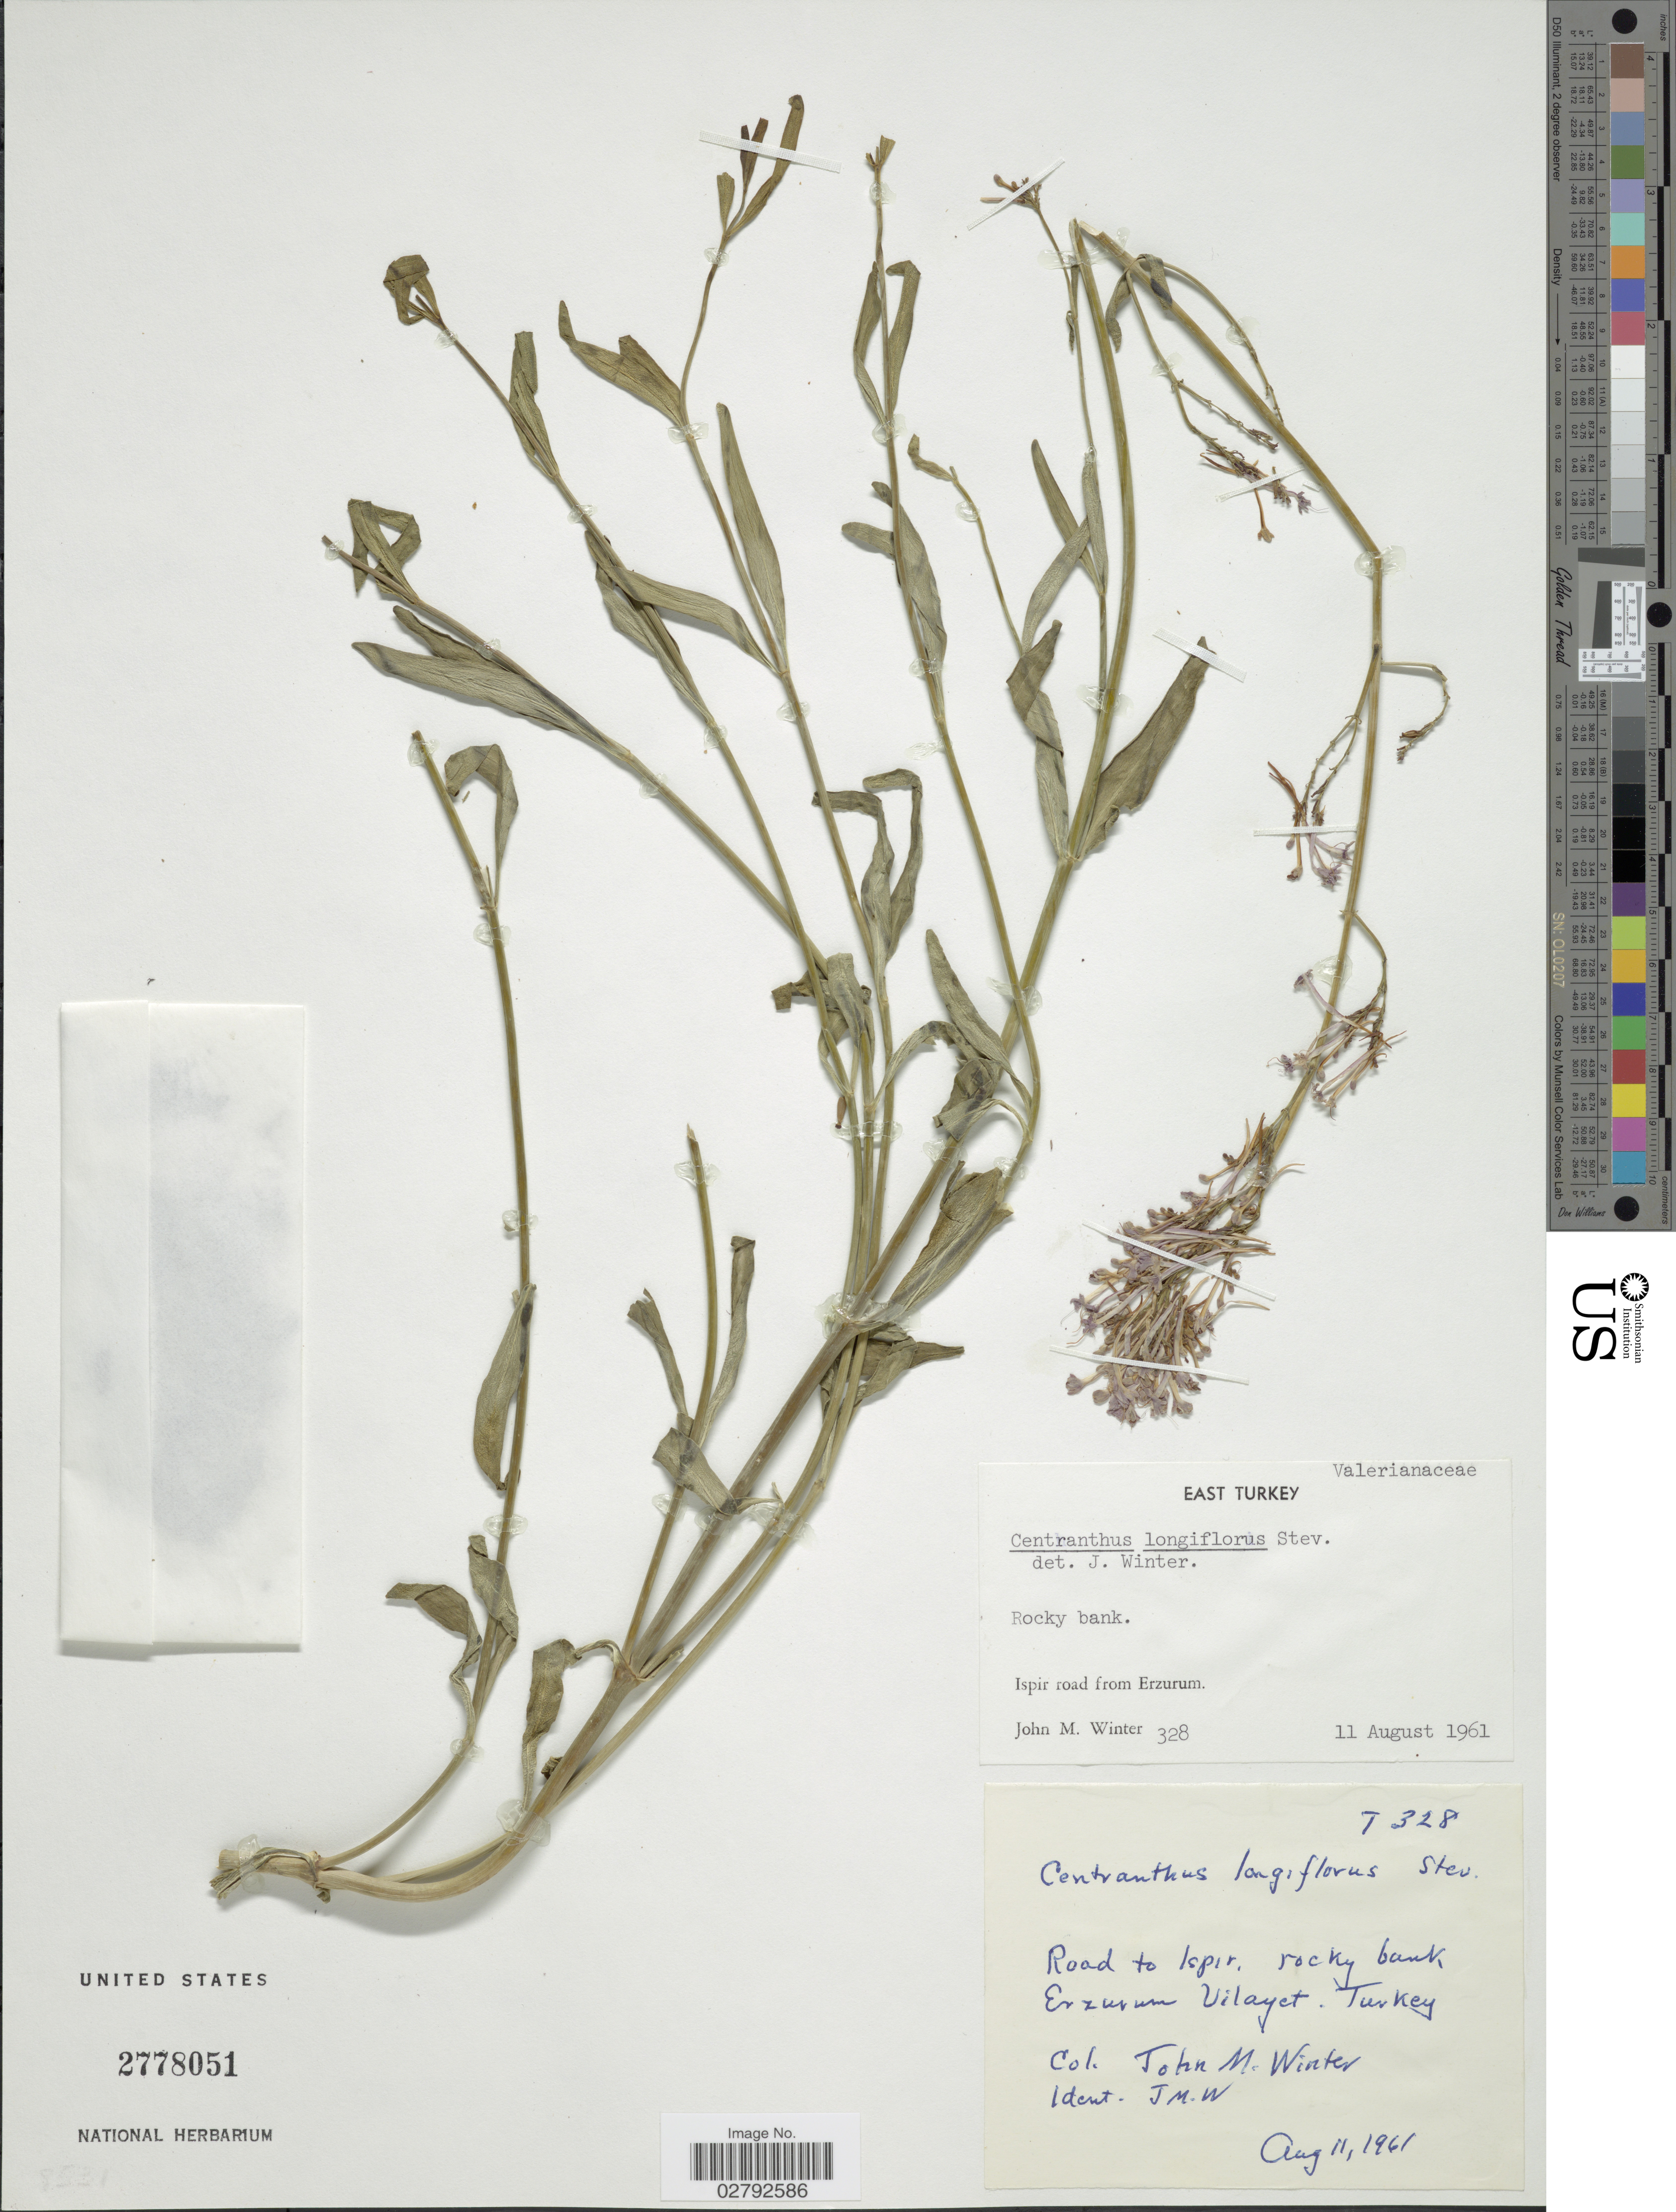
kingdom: Plantae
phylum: Tracheophyta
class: Magnoliopsida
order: Dipsacales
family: Caprifoliaceae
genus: Centranthus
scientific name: Centranthus longiflorus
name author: Steven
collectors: J. M. Winter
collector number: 328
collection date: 1961-08-11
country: Turkey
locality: East Turkey. Rocky bank. Ispir road from Erzurum.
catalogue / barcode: US 2778051